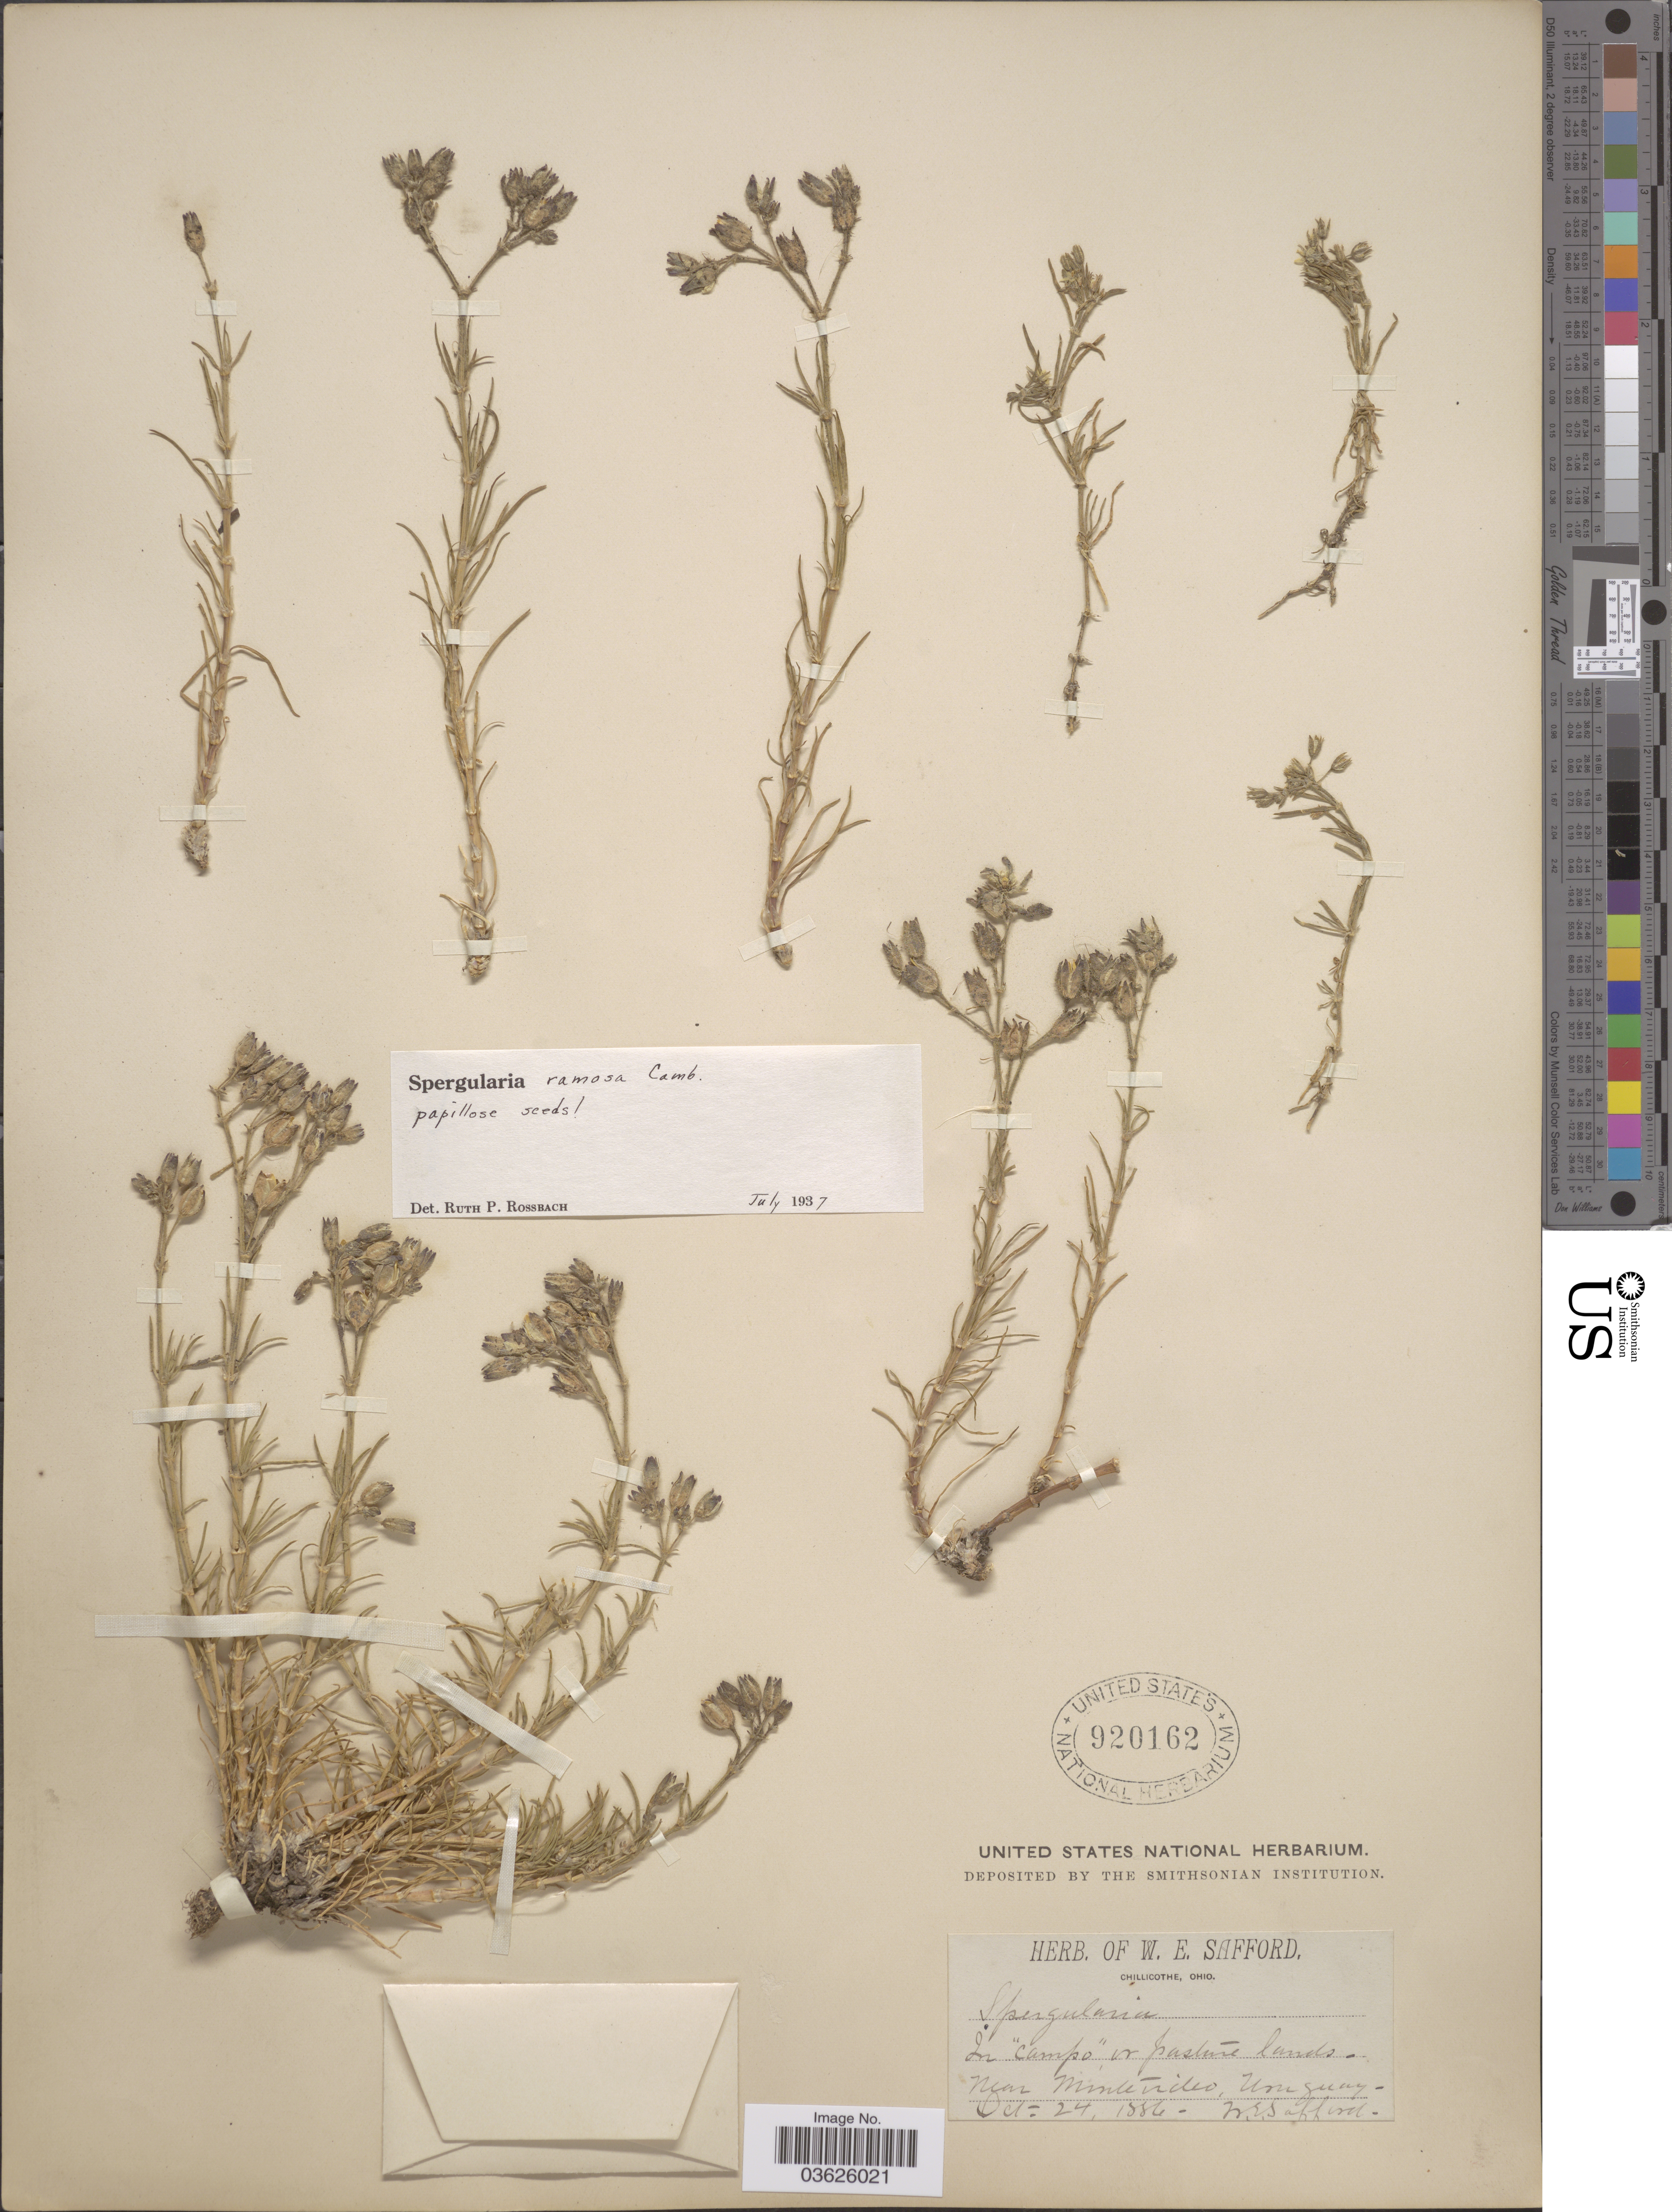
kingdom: Plantae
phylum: Tracheophyta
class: Magnoliopsida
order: Caryophyllales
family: Caryophyllaceae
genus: Spergularia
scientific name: Spergularia ramosa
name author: Cambess.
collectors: W. E. Safford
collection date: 1886-10-24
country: Uruguay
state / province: Montevideo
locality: Near Montevideo.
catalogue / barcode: US 920162